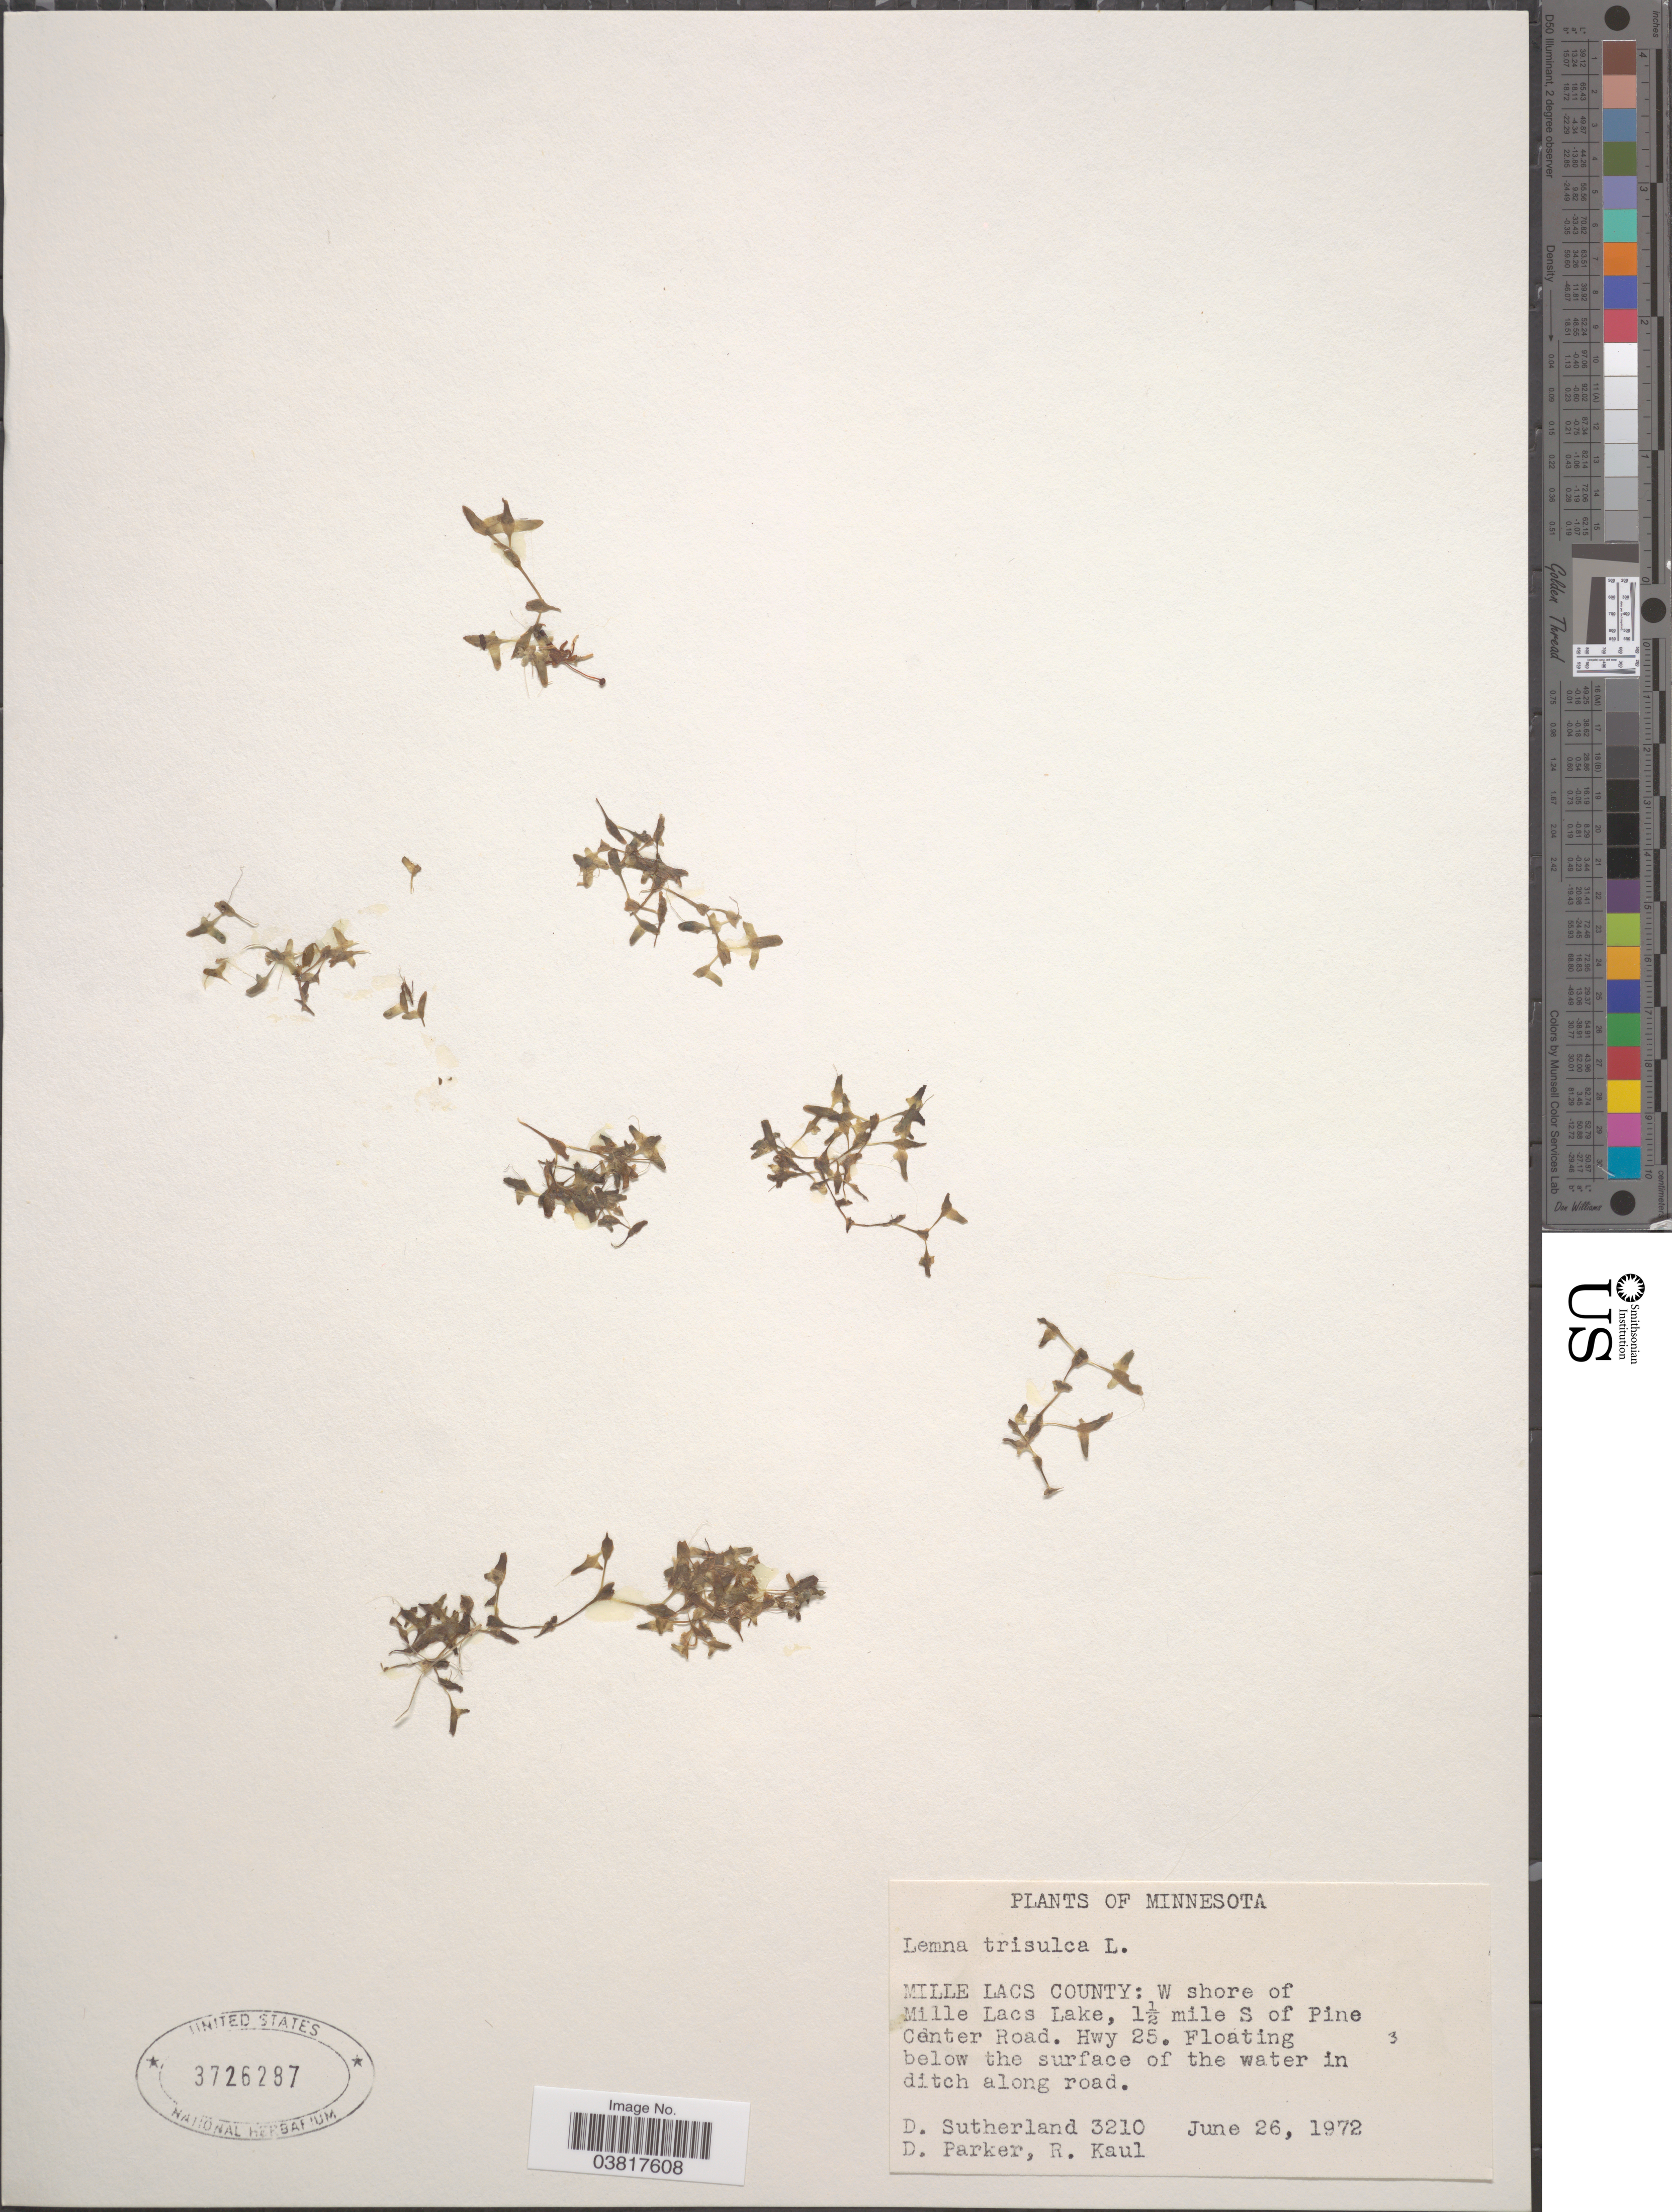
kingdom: Plantae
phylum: Tracheophyta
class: Liliopsida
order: Alismatales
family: Araceae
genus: Lemna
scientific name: Lemna trisulca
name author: L.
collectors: D. Sutherland, D. Parker & R. Kaul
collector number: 3210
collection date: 1972-06-26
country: United States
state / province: Minnesota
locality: Mille Lacs County: W shore of Mille Lacs Lake, 1½ mile S of Pine Center Road. Hwy 25.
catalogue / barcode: US 3726287